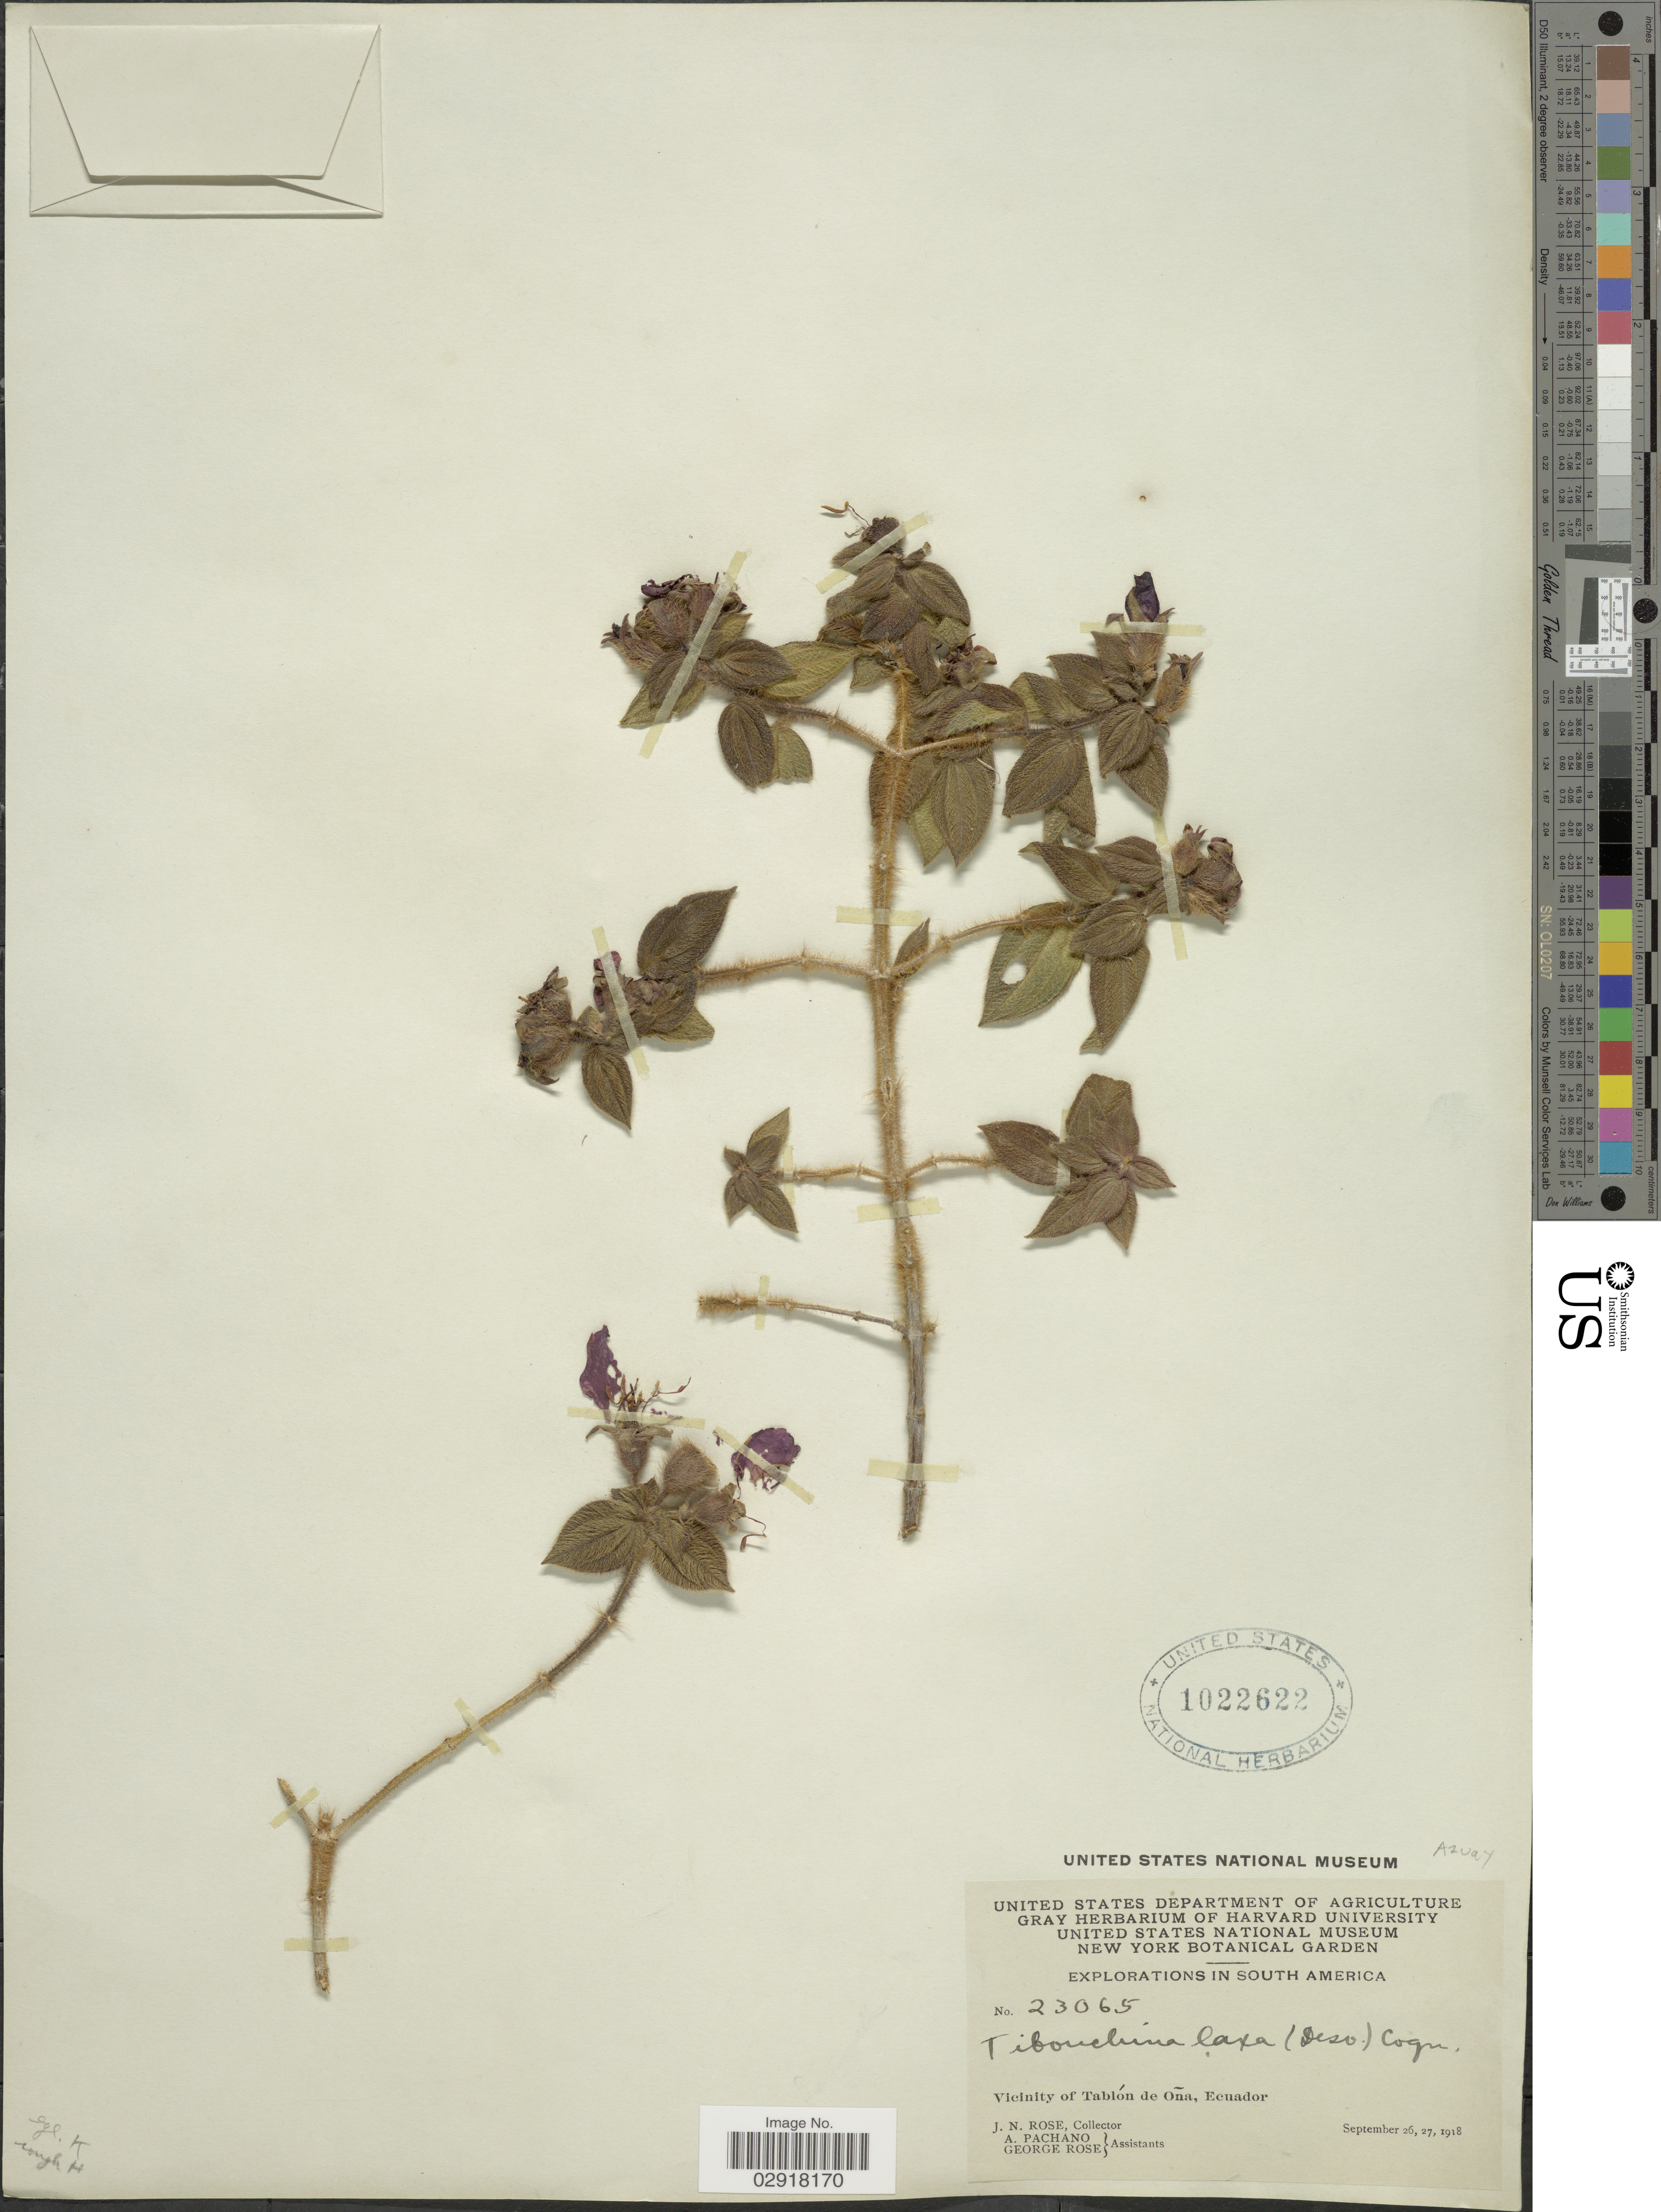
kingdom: Plantae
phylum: Tracheophyta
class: Magnoliopsida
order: Myrtales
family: Melastomataceae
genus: Chaetogastra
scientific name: Chaetogastra laxa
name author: (Desr.) P.J.F. Guim. & Michelang.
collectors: J. N. Rose, A. Pachano & G. Rose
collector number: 23065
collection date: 1918-09-26/1918-09-27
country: Ecuador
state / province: Azuay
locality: Vicinity of Tablón de Oña.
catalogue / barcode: US 1022622